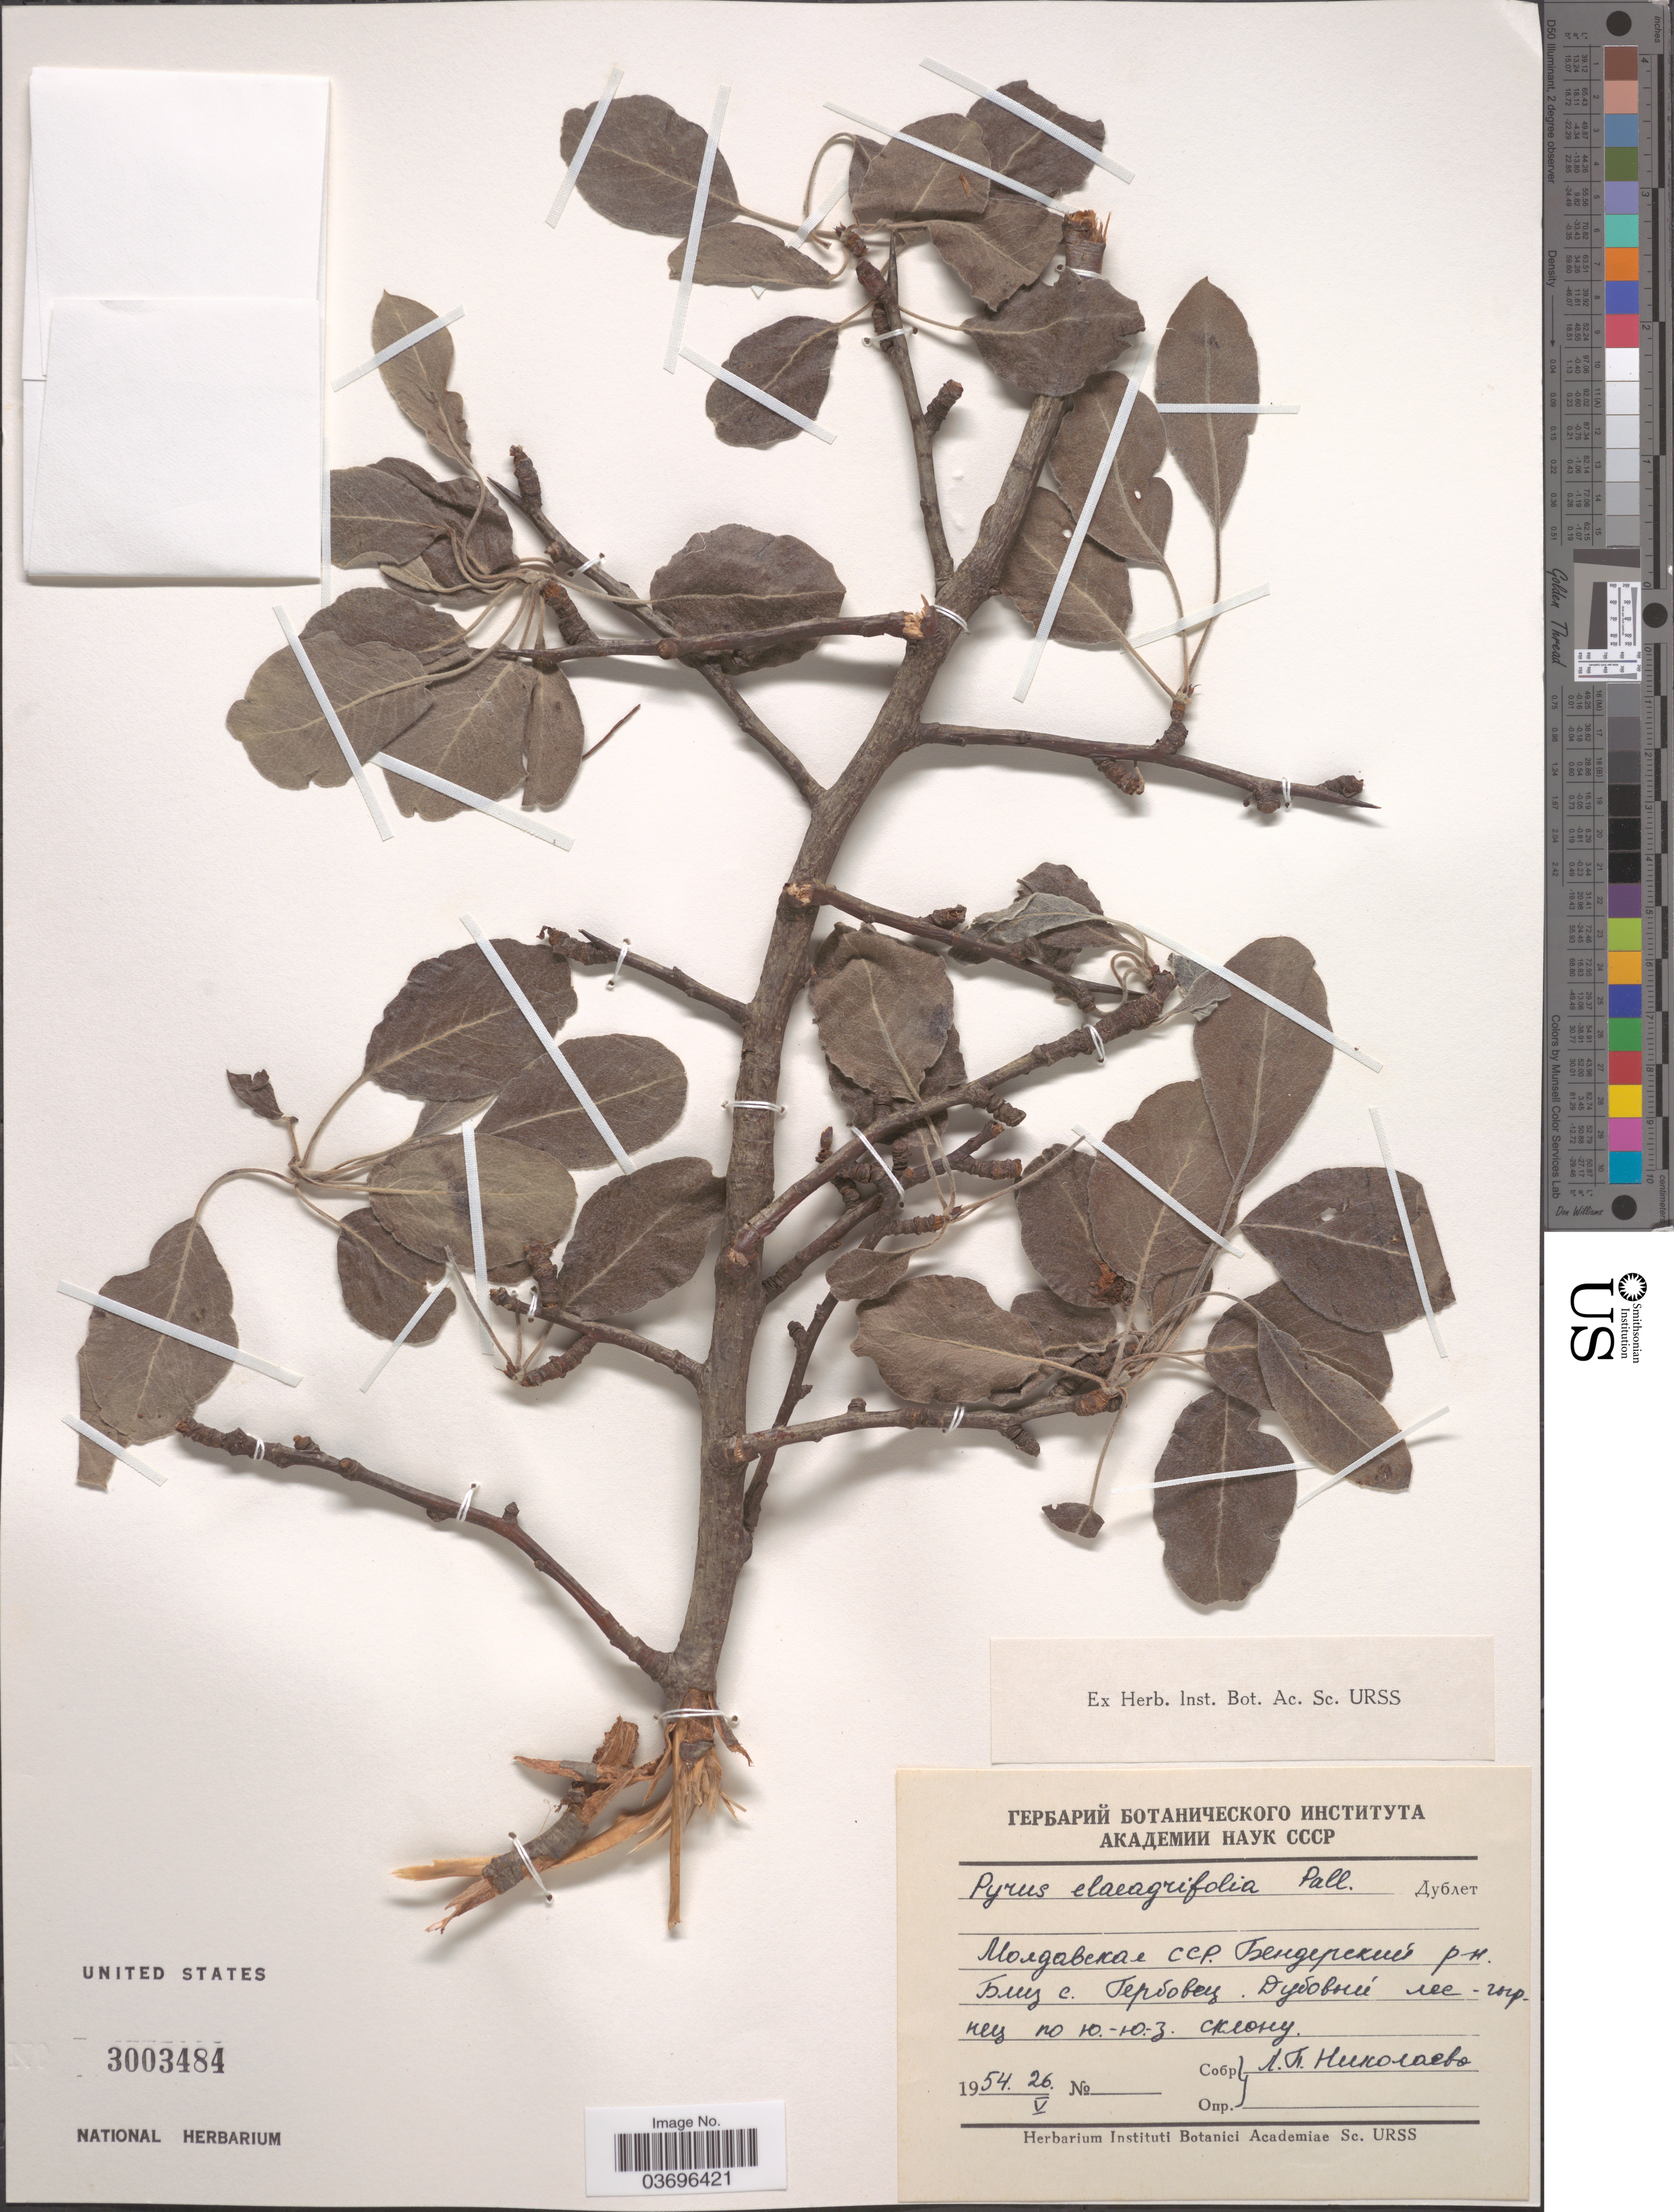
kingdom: Plantae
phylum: Tracheophyta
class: Magnoliopsida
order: Rosales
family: Rosaceae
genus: Pyrus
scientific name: Pyrus elaeagrifolia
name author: Pall.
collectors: L. Nikolaeva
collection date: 1954-05-26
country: Moldova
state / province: Anenii Noi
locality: Near village Hirbovat.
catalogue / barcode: US 3003484